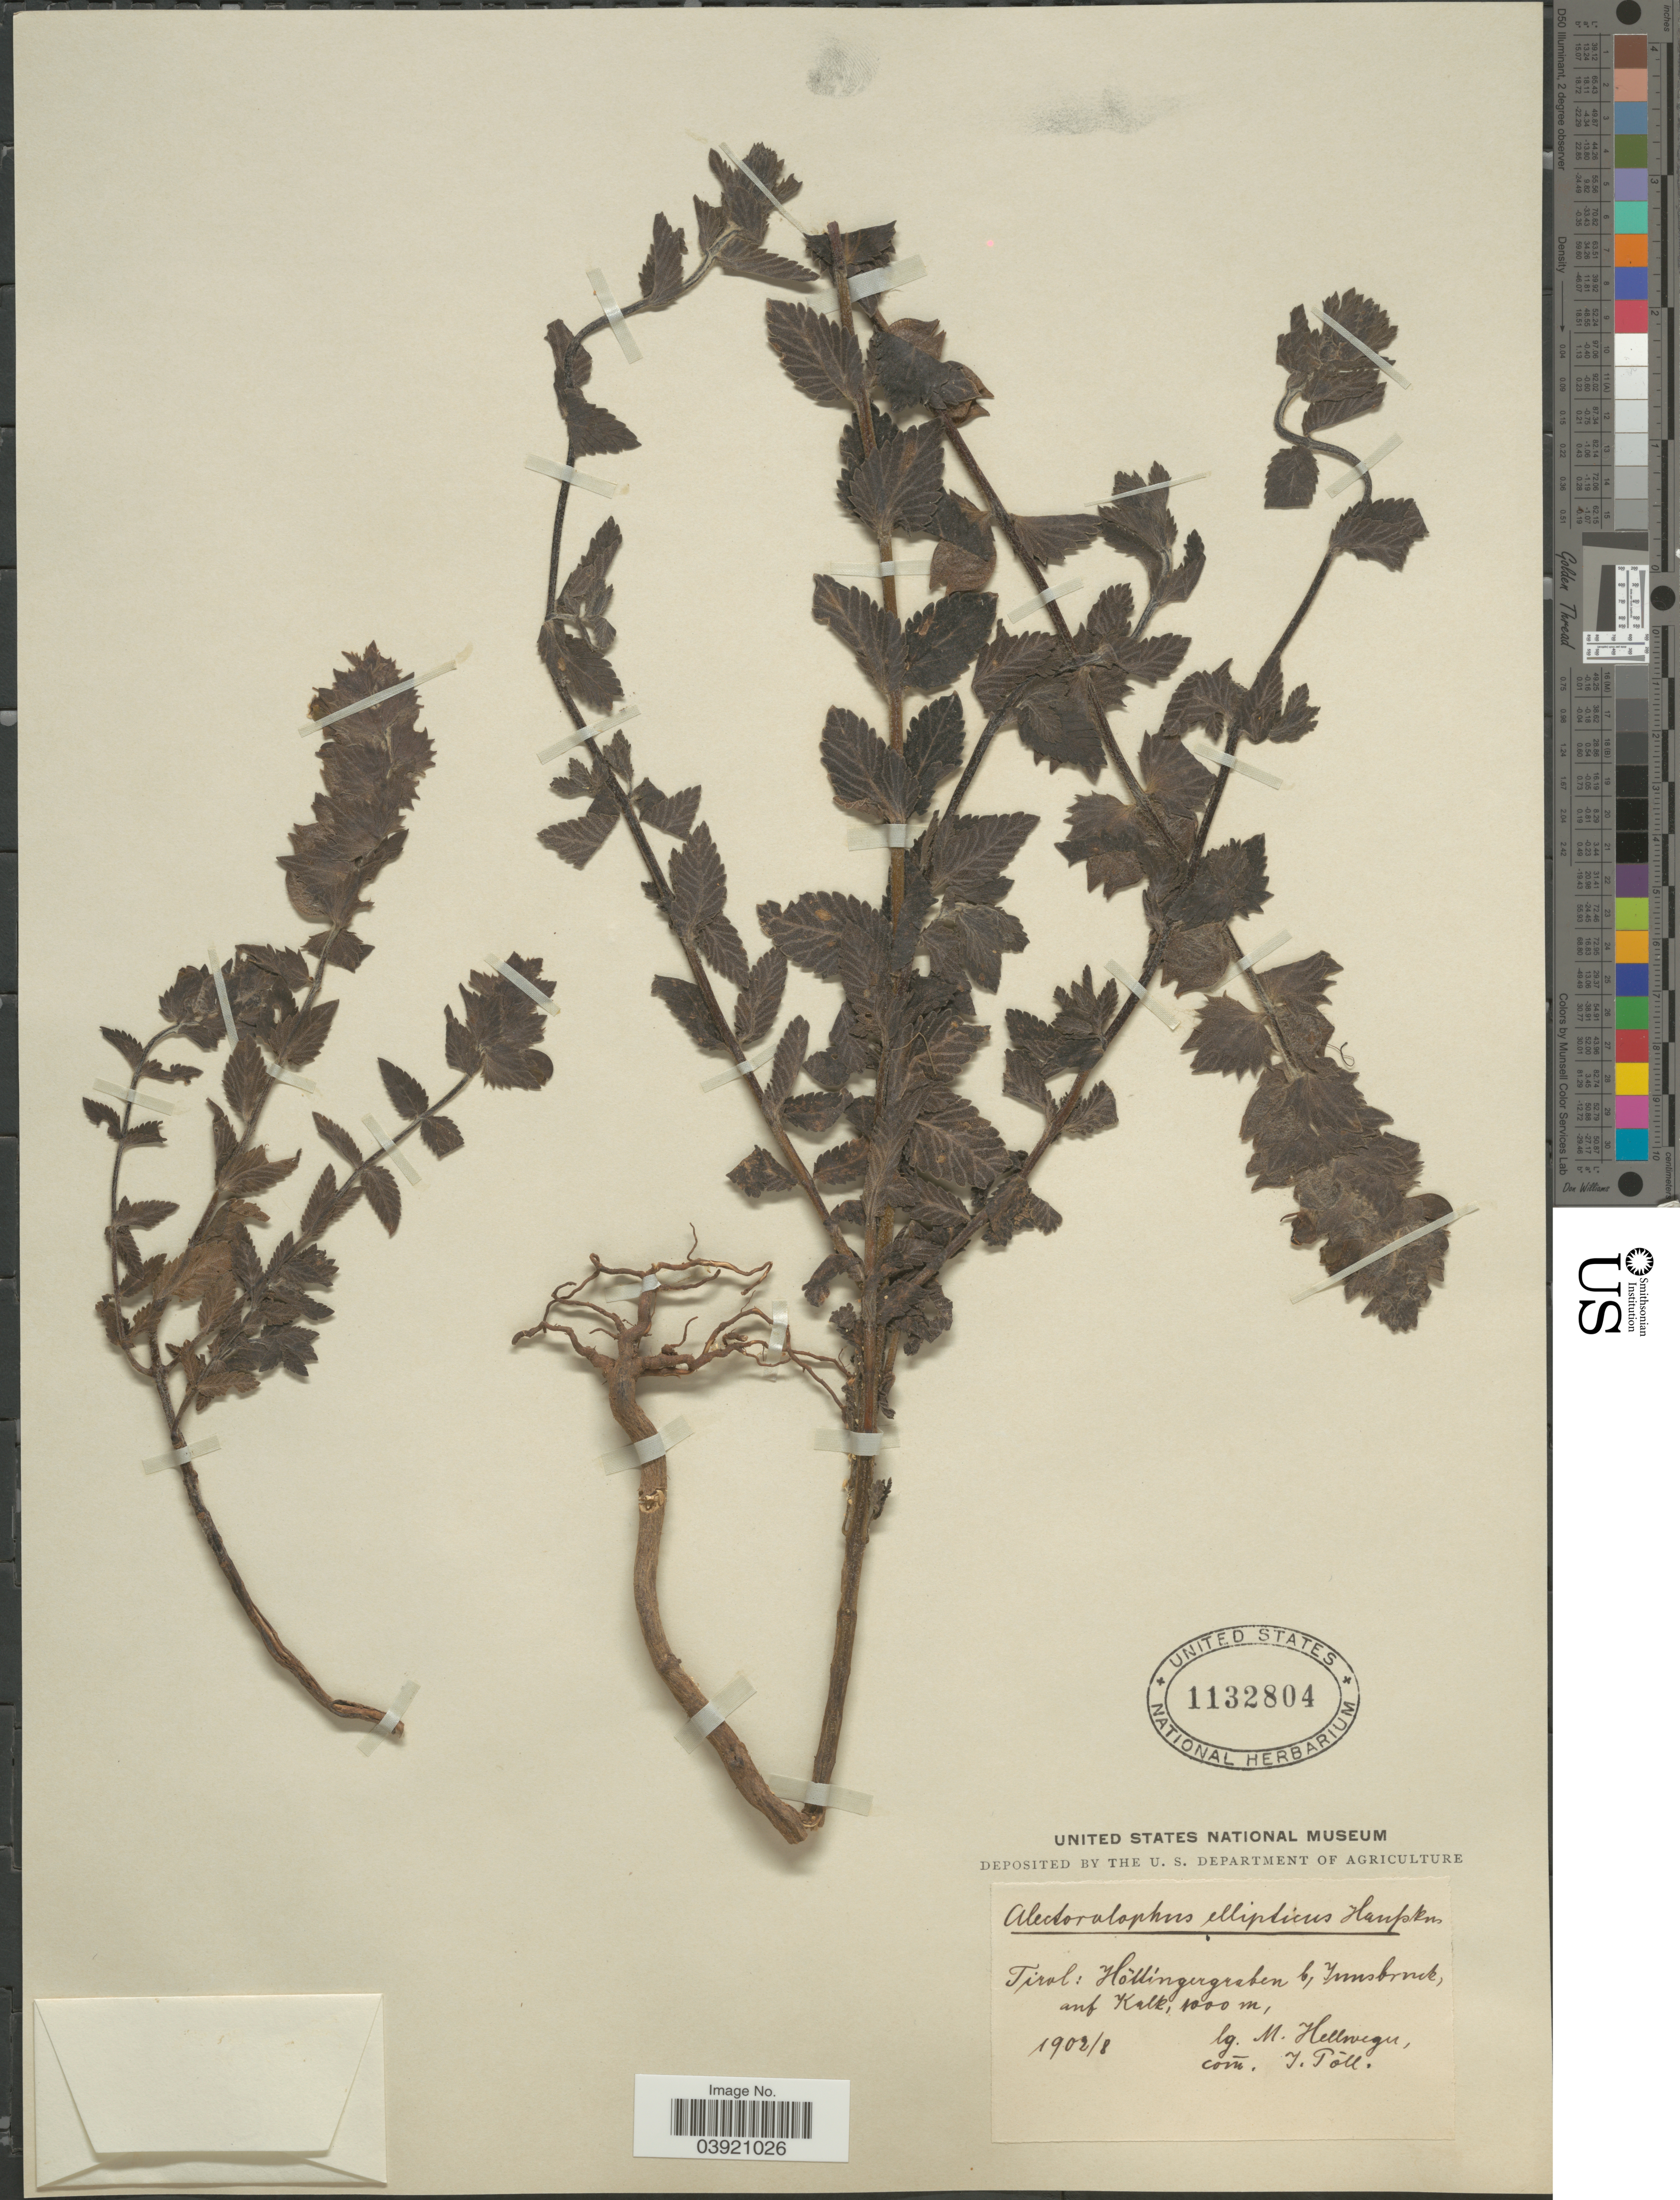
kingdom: Plantae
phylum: Tracheophyta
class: Magnoliopsida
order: Lamiales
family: Orobanchaceae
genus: Rhinanthus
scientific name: Rhinanthus ellipticus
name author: Hausskn.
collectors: M. Hellweger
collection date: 1902-08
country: Austria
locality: Tirol: Hõllingergraben b, Innsbruck, auf Kalk.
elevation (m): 1000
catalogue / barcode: US 1132804